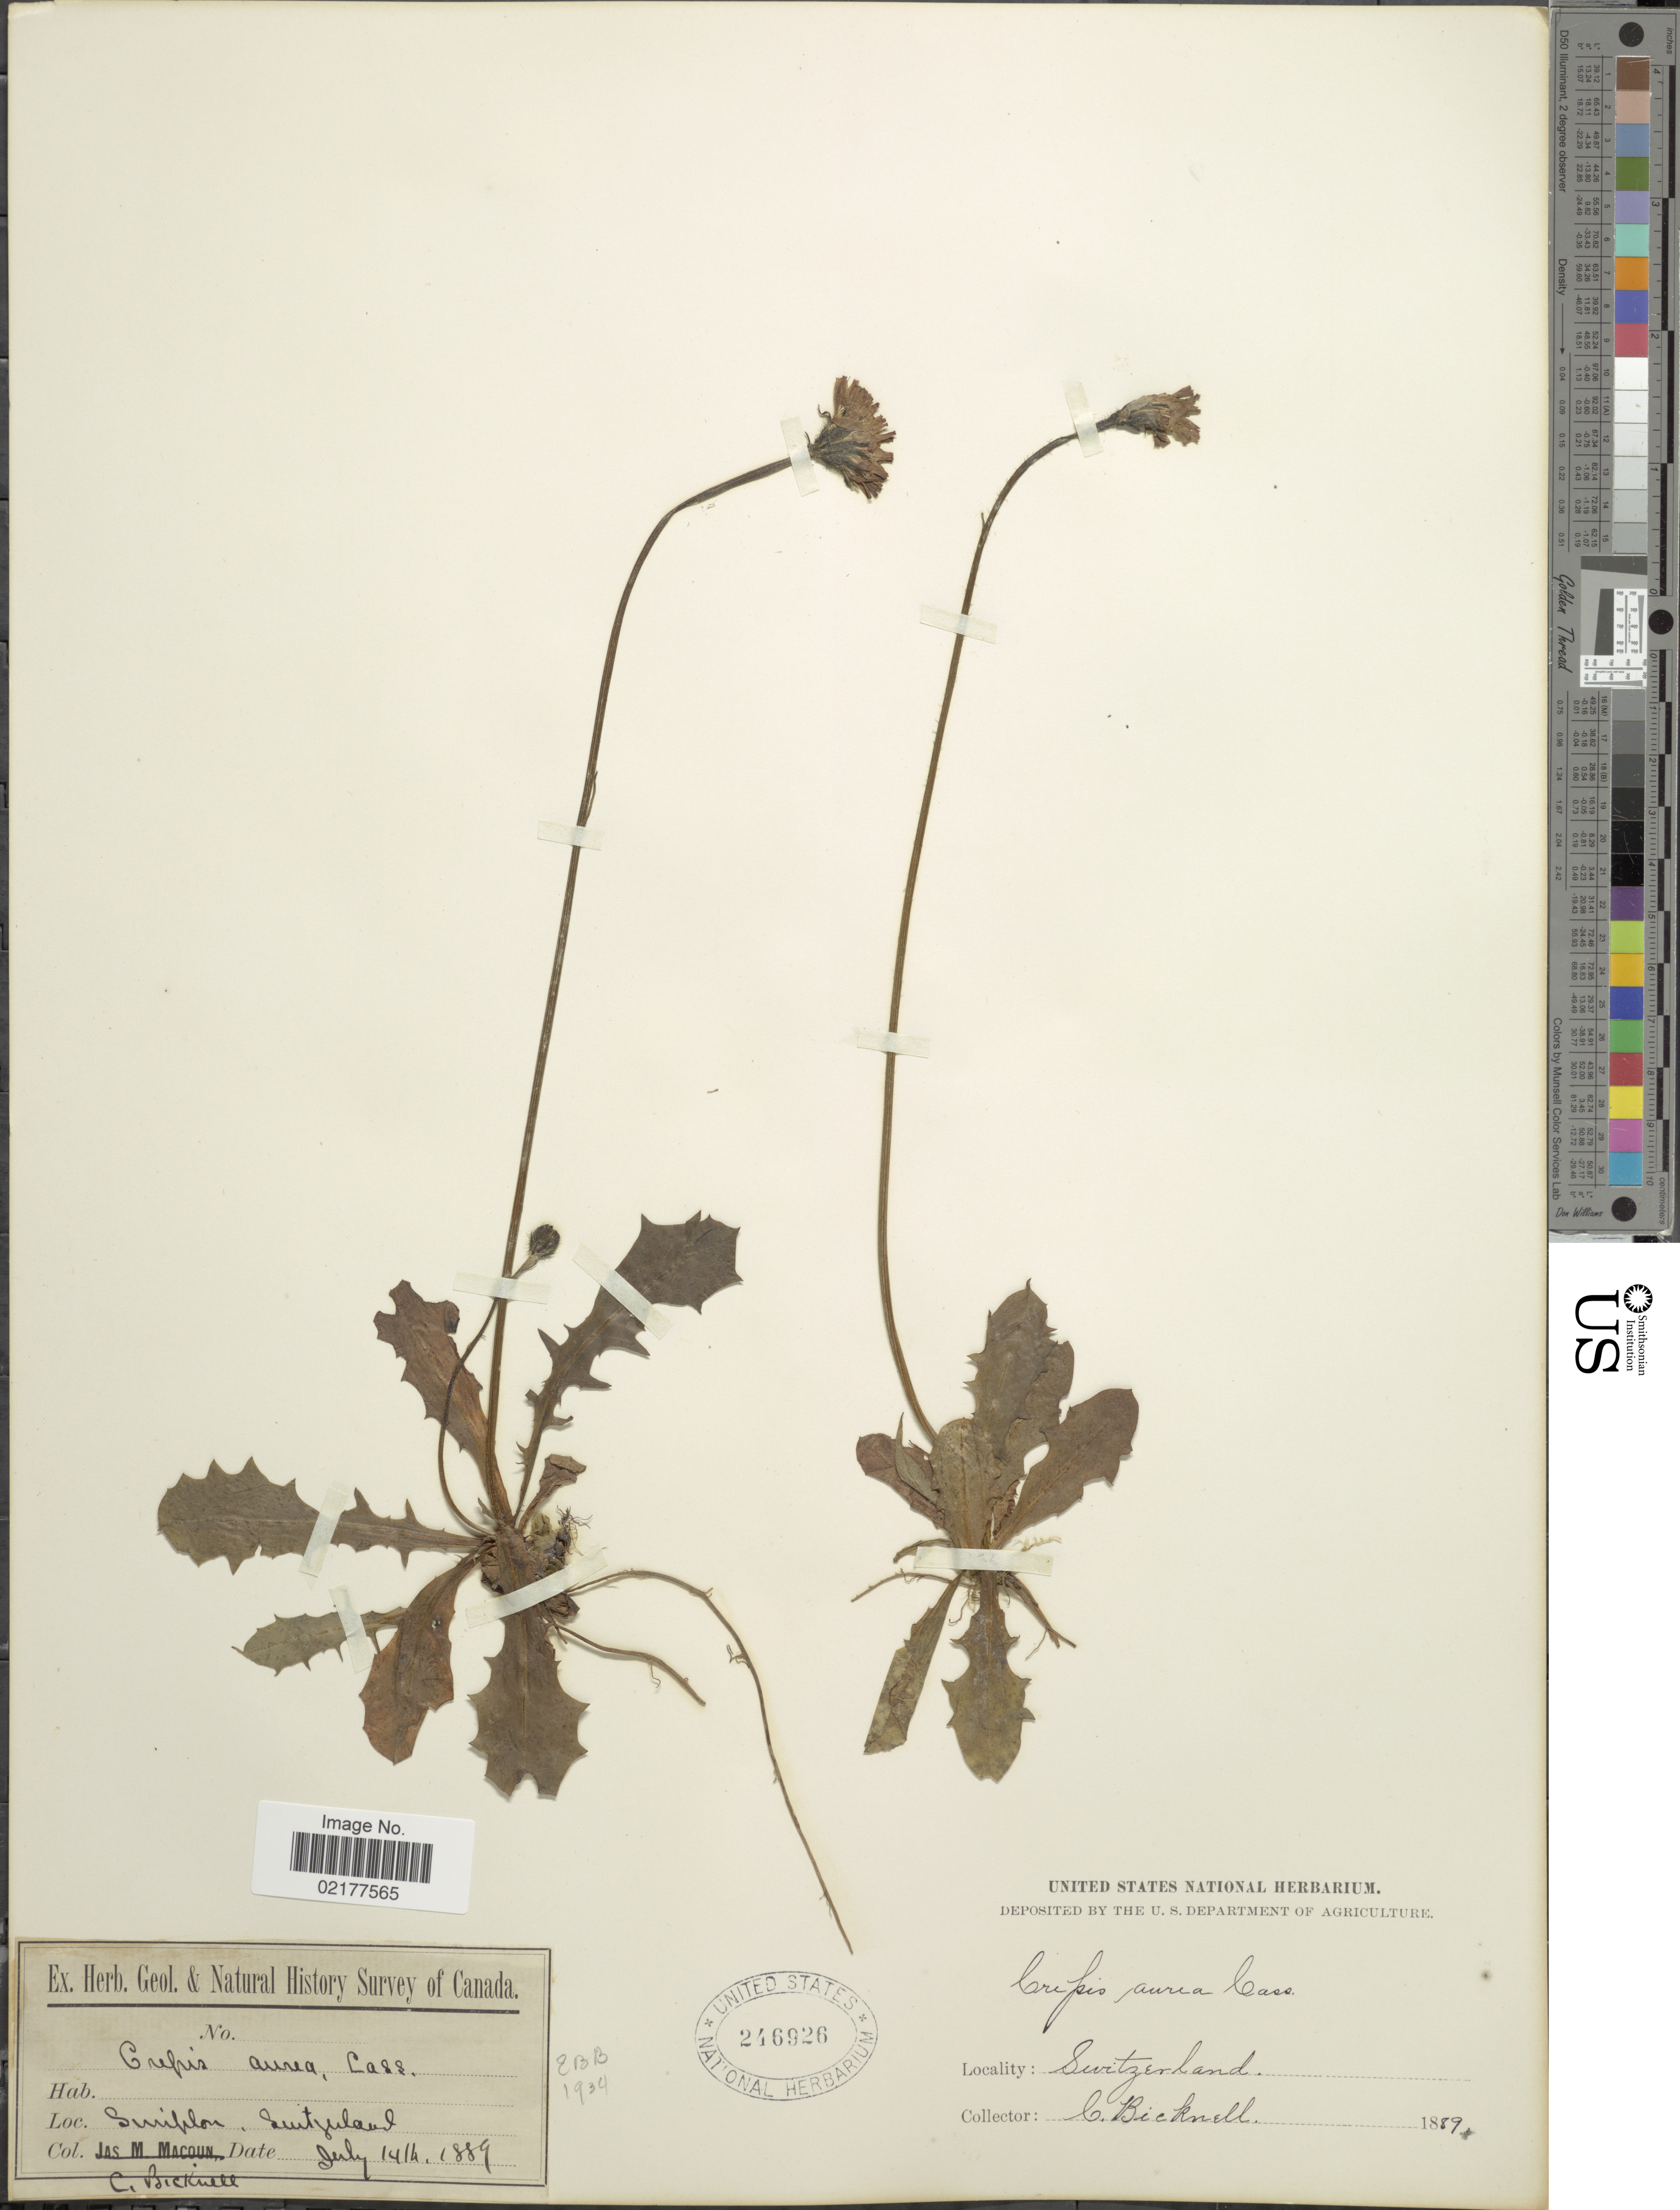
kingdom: Plantae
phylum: Tracheophyta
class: Magnoliopsida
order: Asterales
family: Asteraceae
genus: Crepis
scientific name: Crepis aurea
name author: (L.) Cass.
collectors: C. Bicknell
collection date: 1889-07-14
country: Switzerland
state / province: Valais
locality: Simplon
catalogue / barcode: US 246926